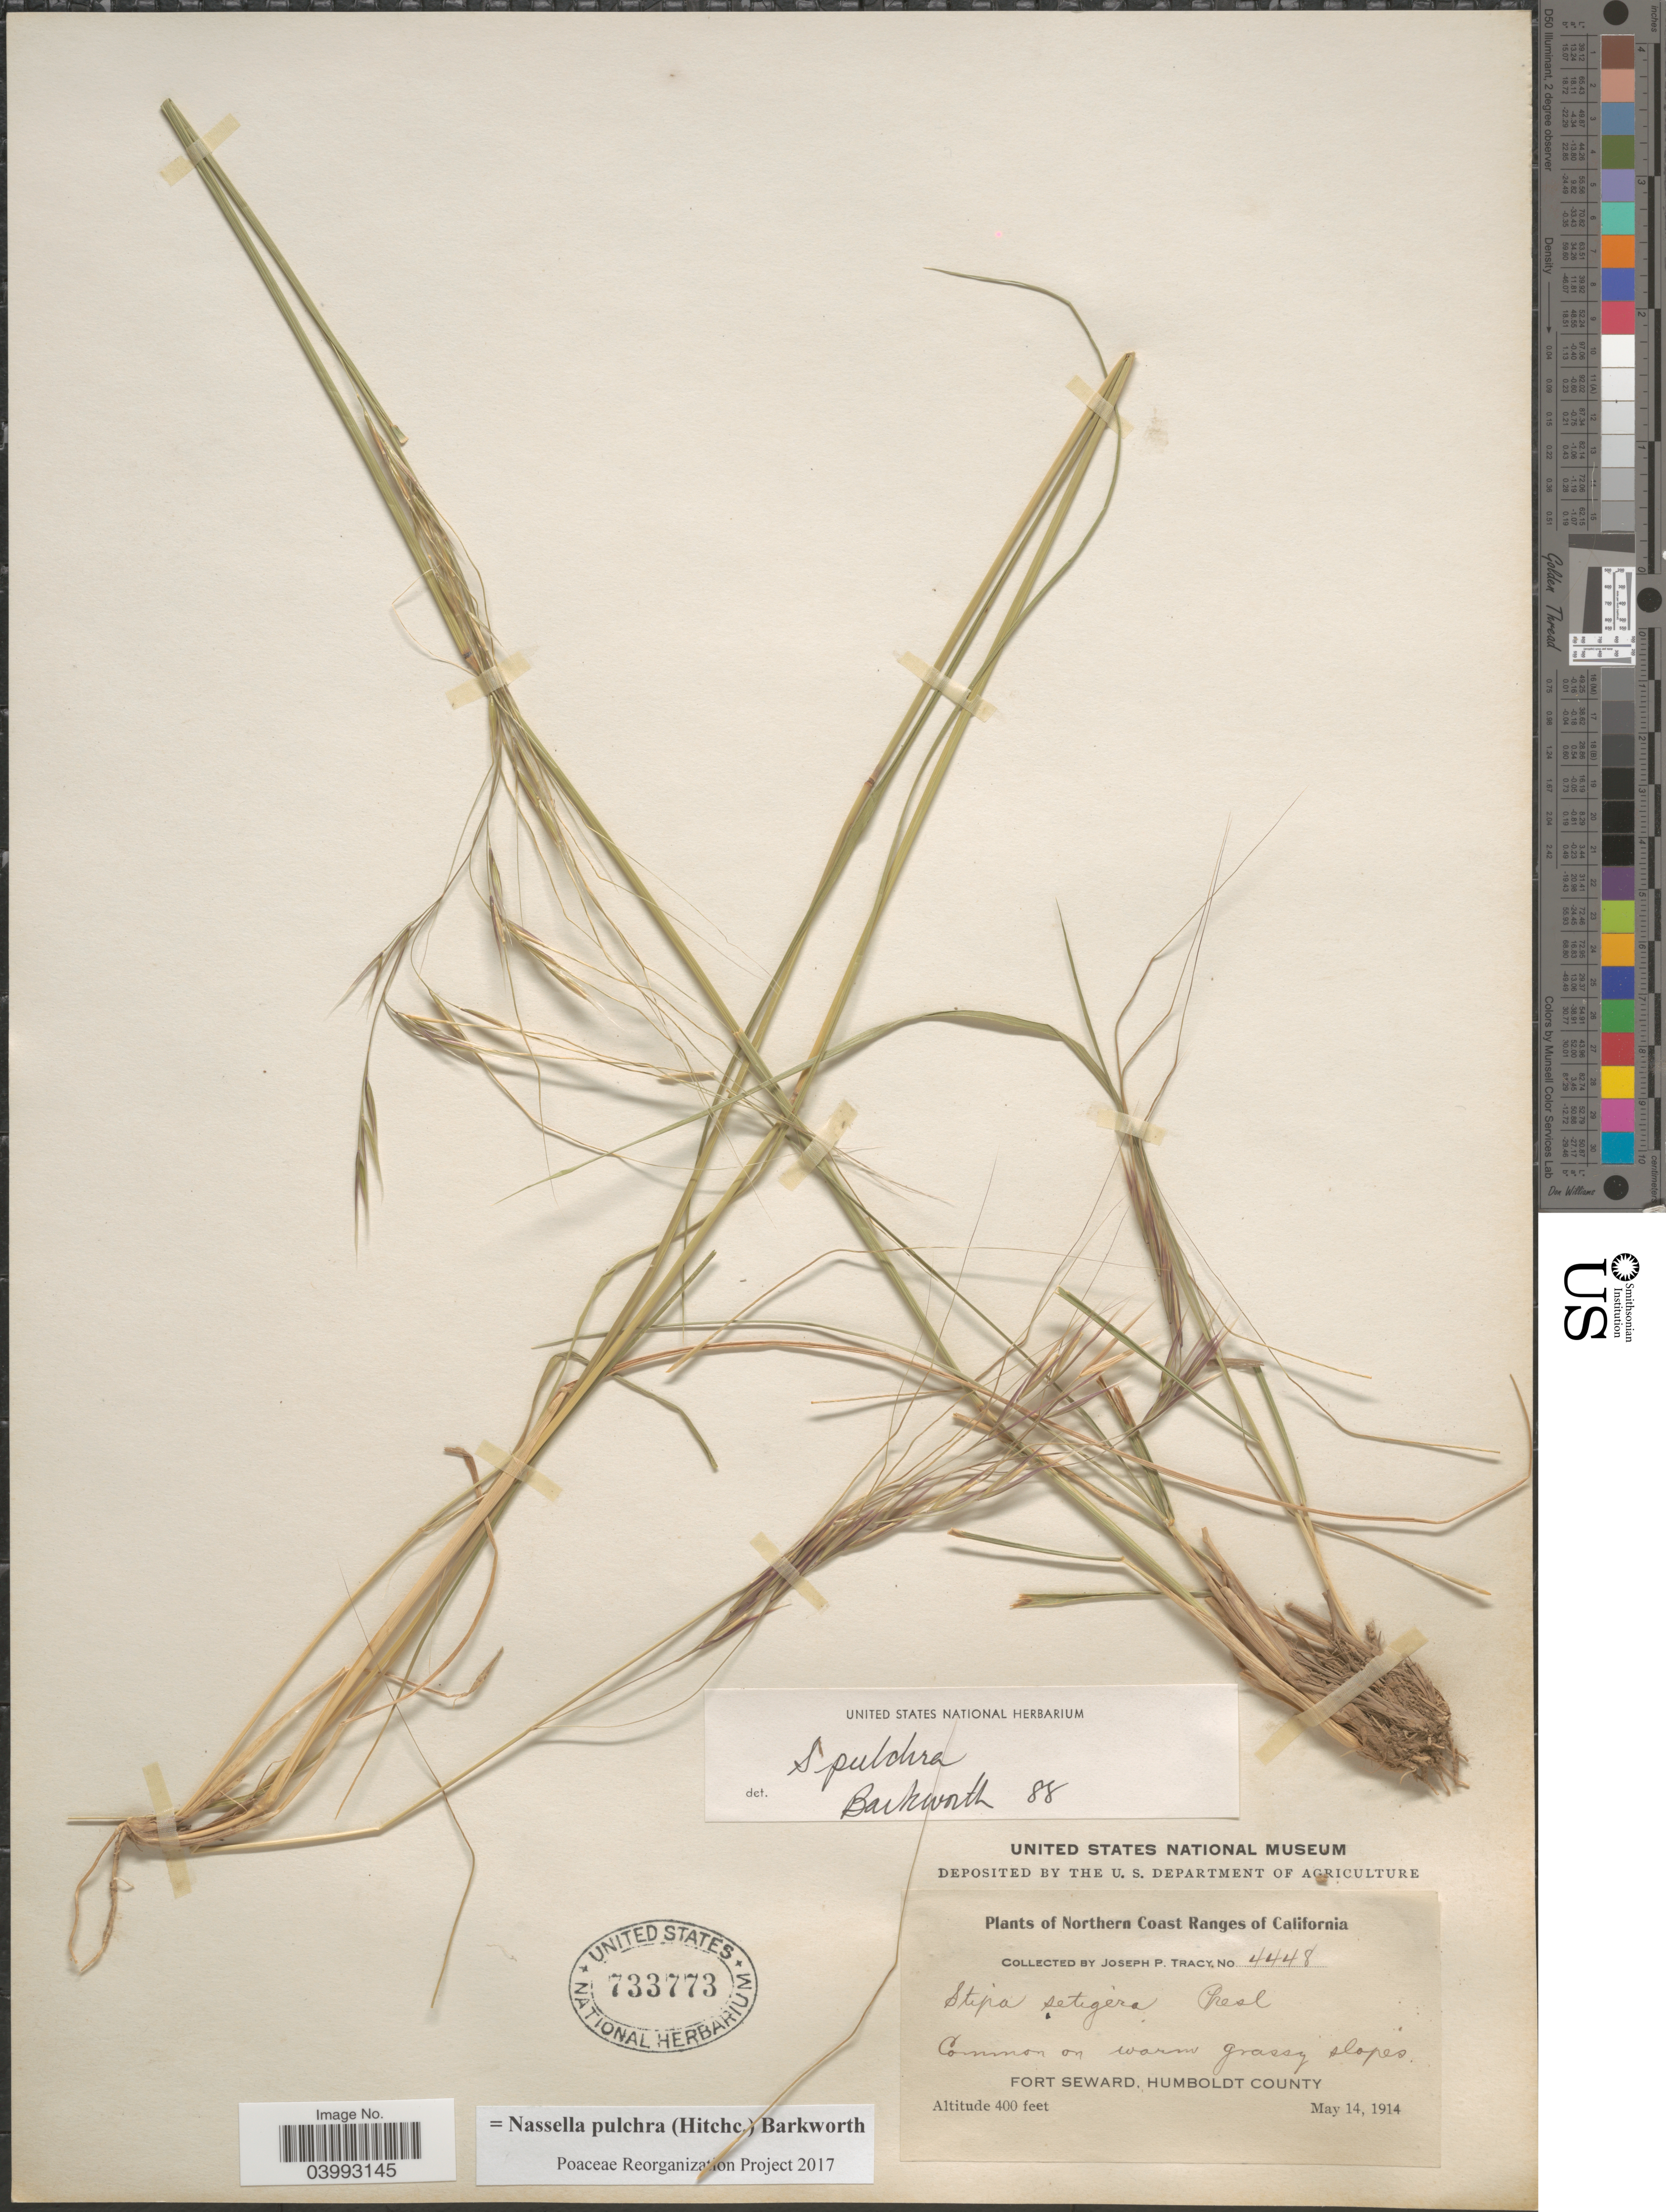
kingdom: Plantae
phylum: Tracheophyta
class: Liliopsida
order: Poales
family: Poaceae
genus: Nassella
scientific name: Nassella pulchra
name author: (Hitchc.) Barkworth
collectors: J. Tracy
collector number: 4448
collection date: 1914-05-14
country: United States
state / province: California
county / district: Humboldt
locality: Northern Coast Ranges of California. Fort Seward, Humboldt County.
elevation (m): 122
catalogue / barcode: US 733773